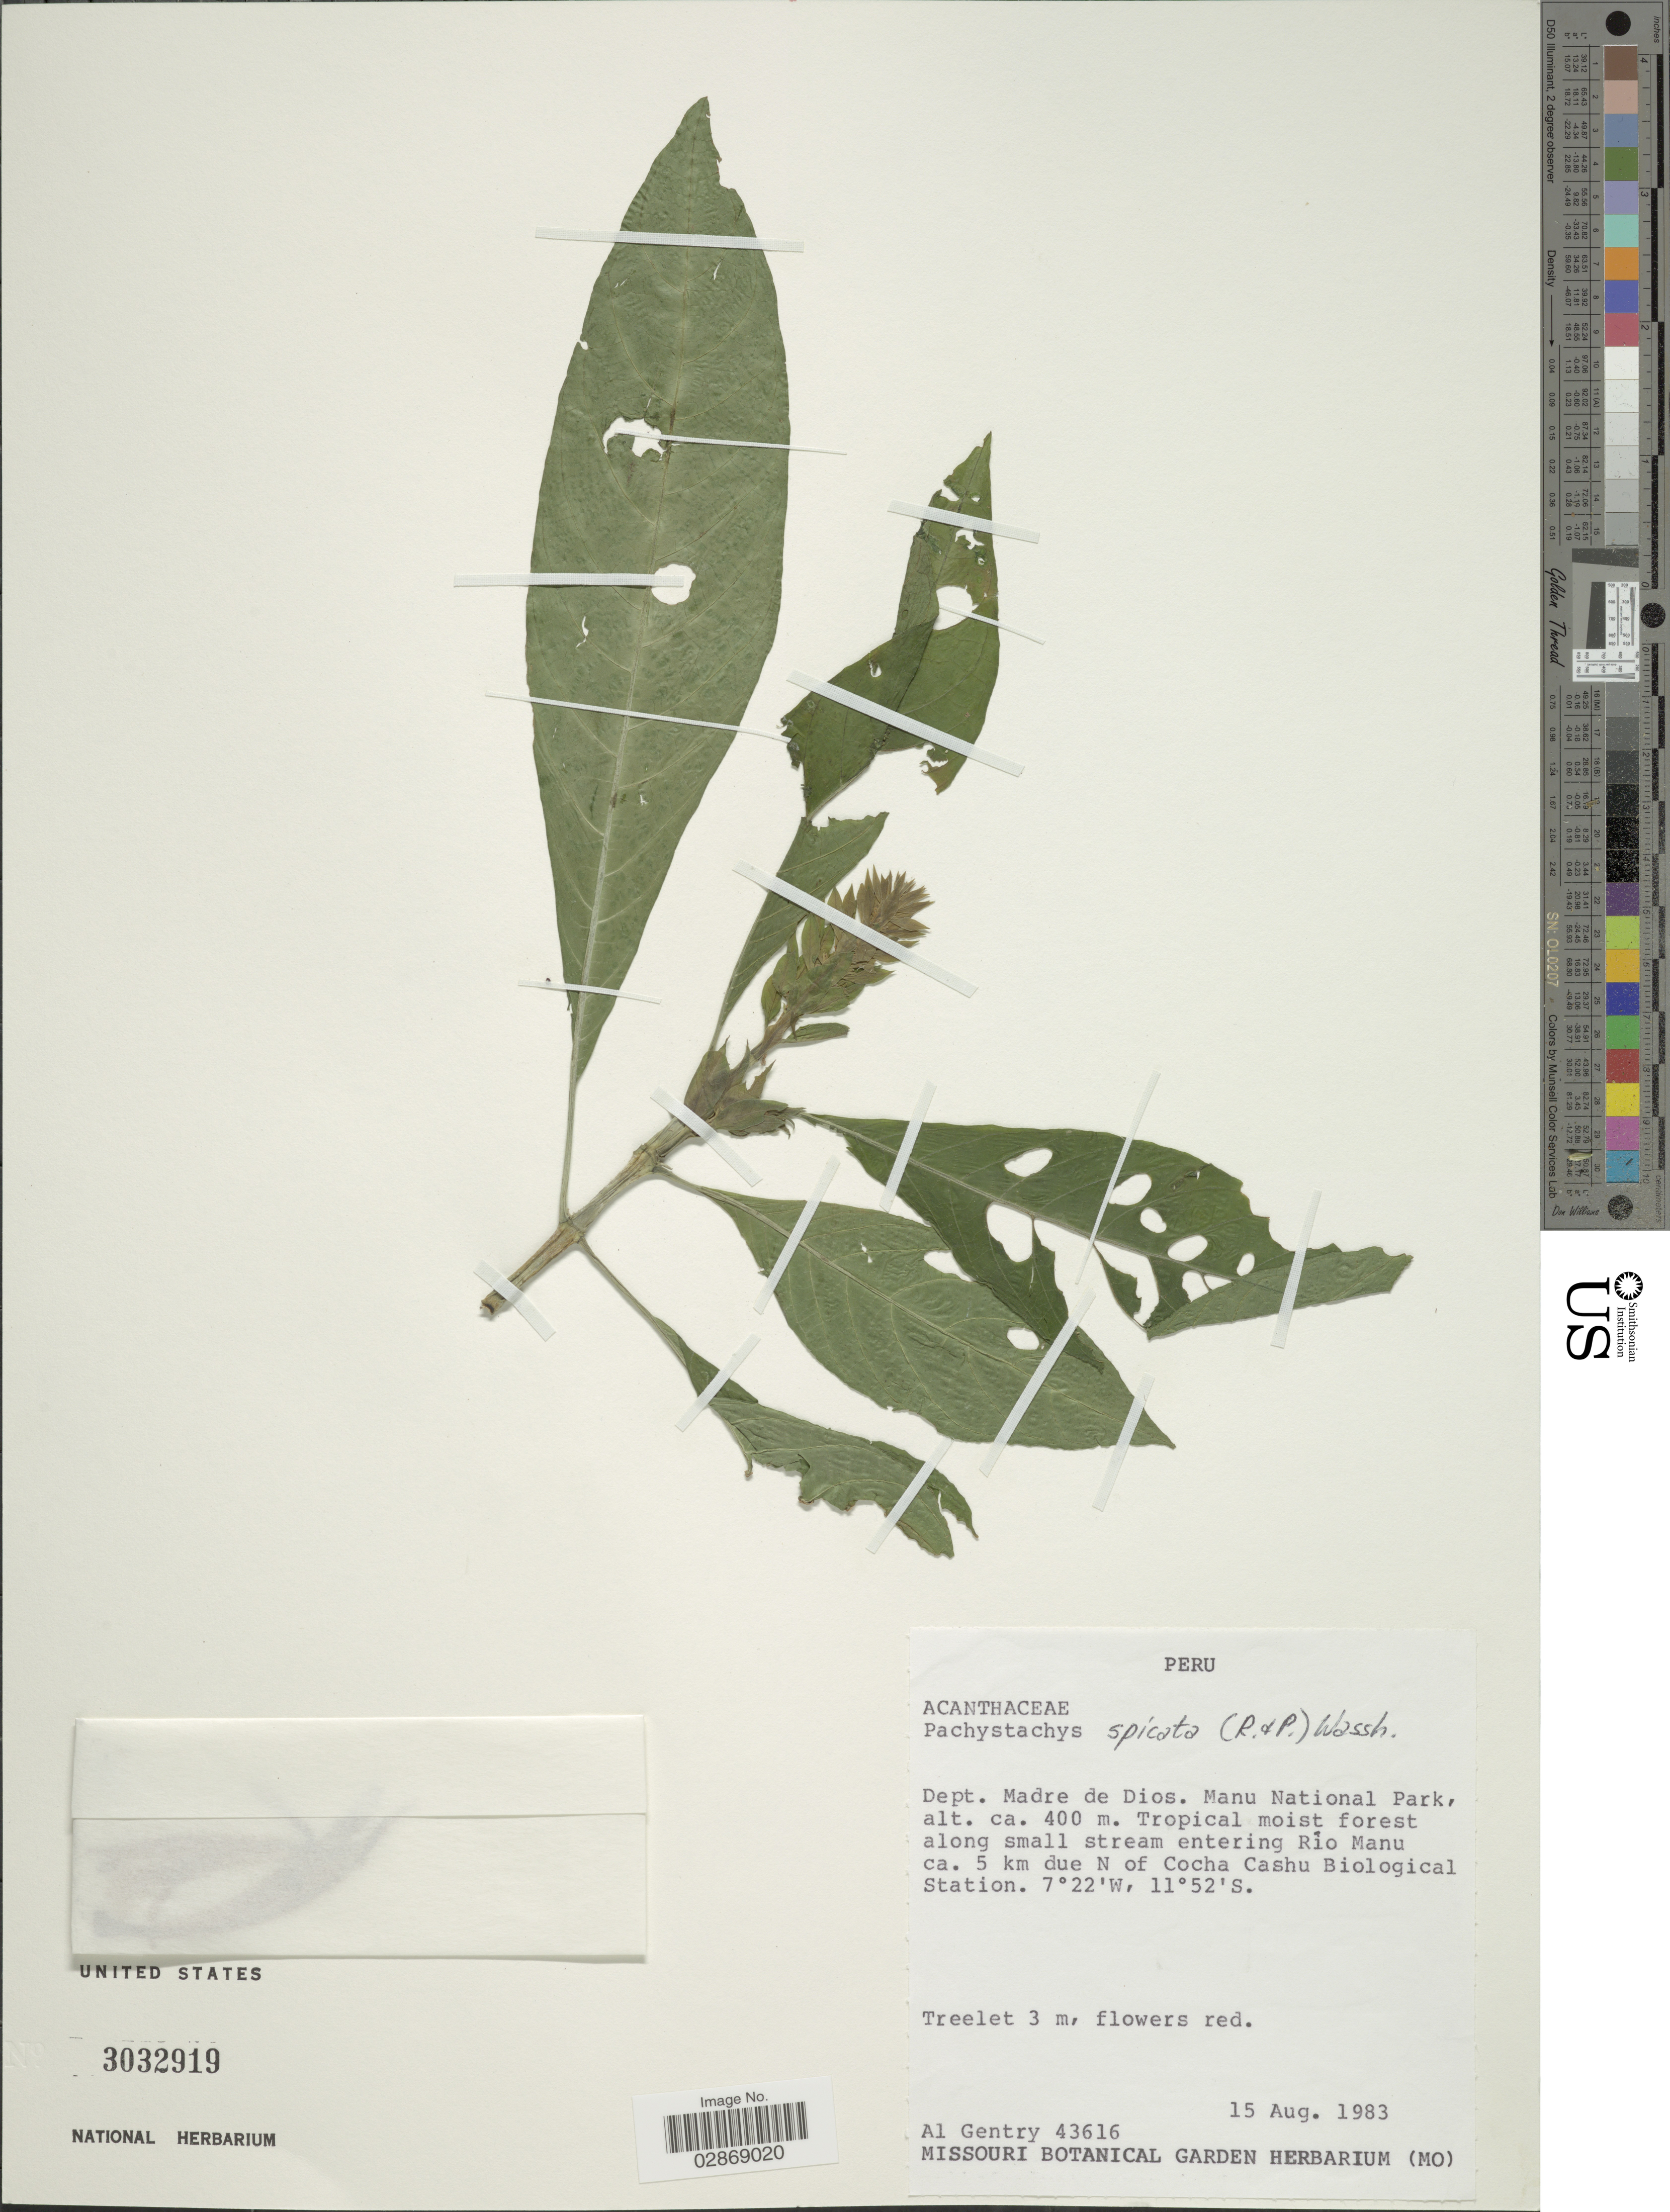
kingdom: Plantae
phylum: Tracheophyta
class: Magnoliopsida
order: Lamiales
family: Acanthaceae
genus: Pachystachys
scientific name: Pachystachys spicata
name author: (Ruiz & Pav.) Wassh.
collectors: A. H. Gentry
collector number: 43616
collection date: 1983-08-15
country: Peru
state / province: Madre de Dios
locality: Dept. Madre de Dios. Manu National Park. Tropical moist forest along small stream entering Río Manu ca. 5 km due N. of Cocha Cashu Biological Station.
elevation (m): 400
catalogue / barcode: US 3032919